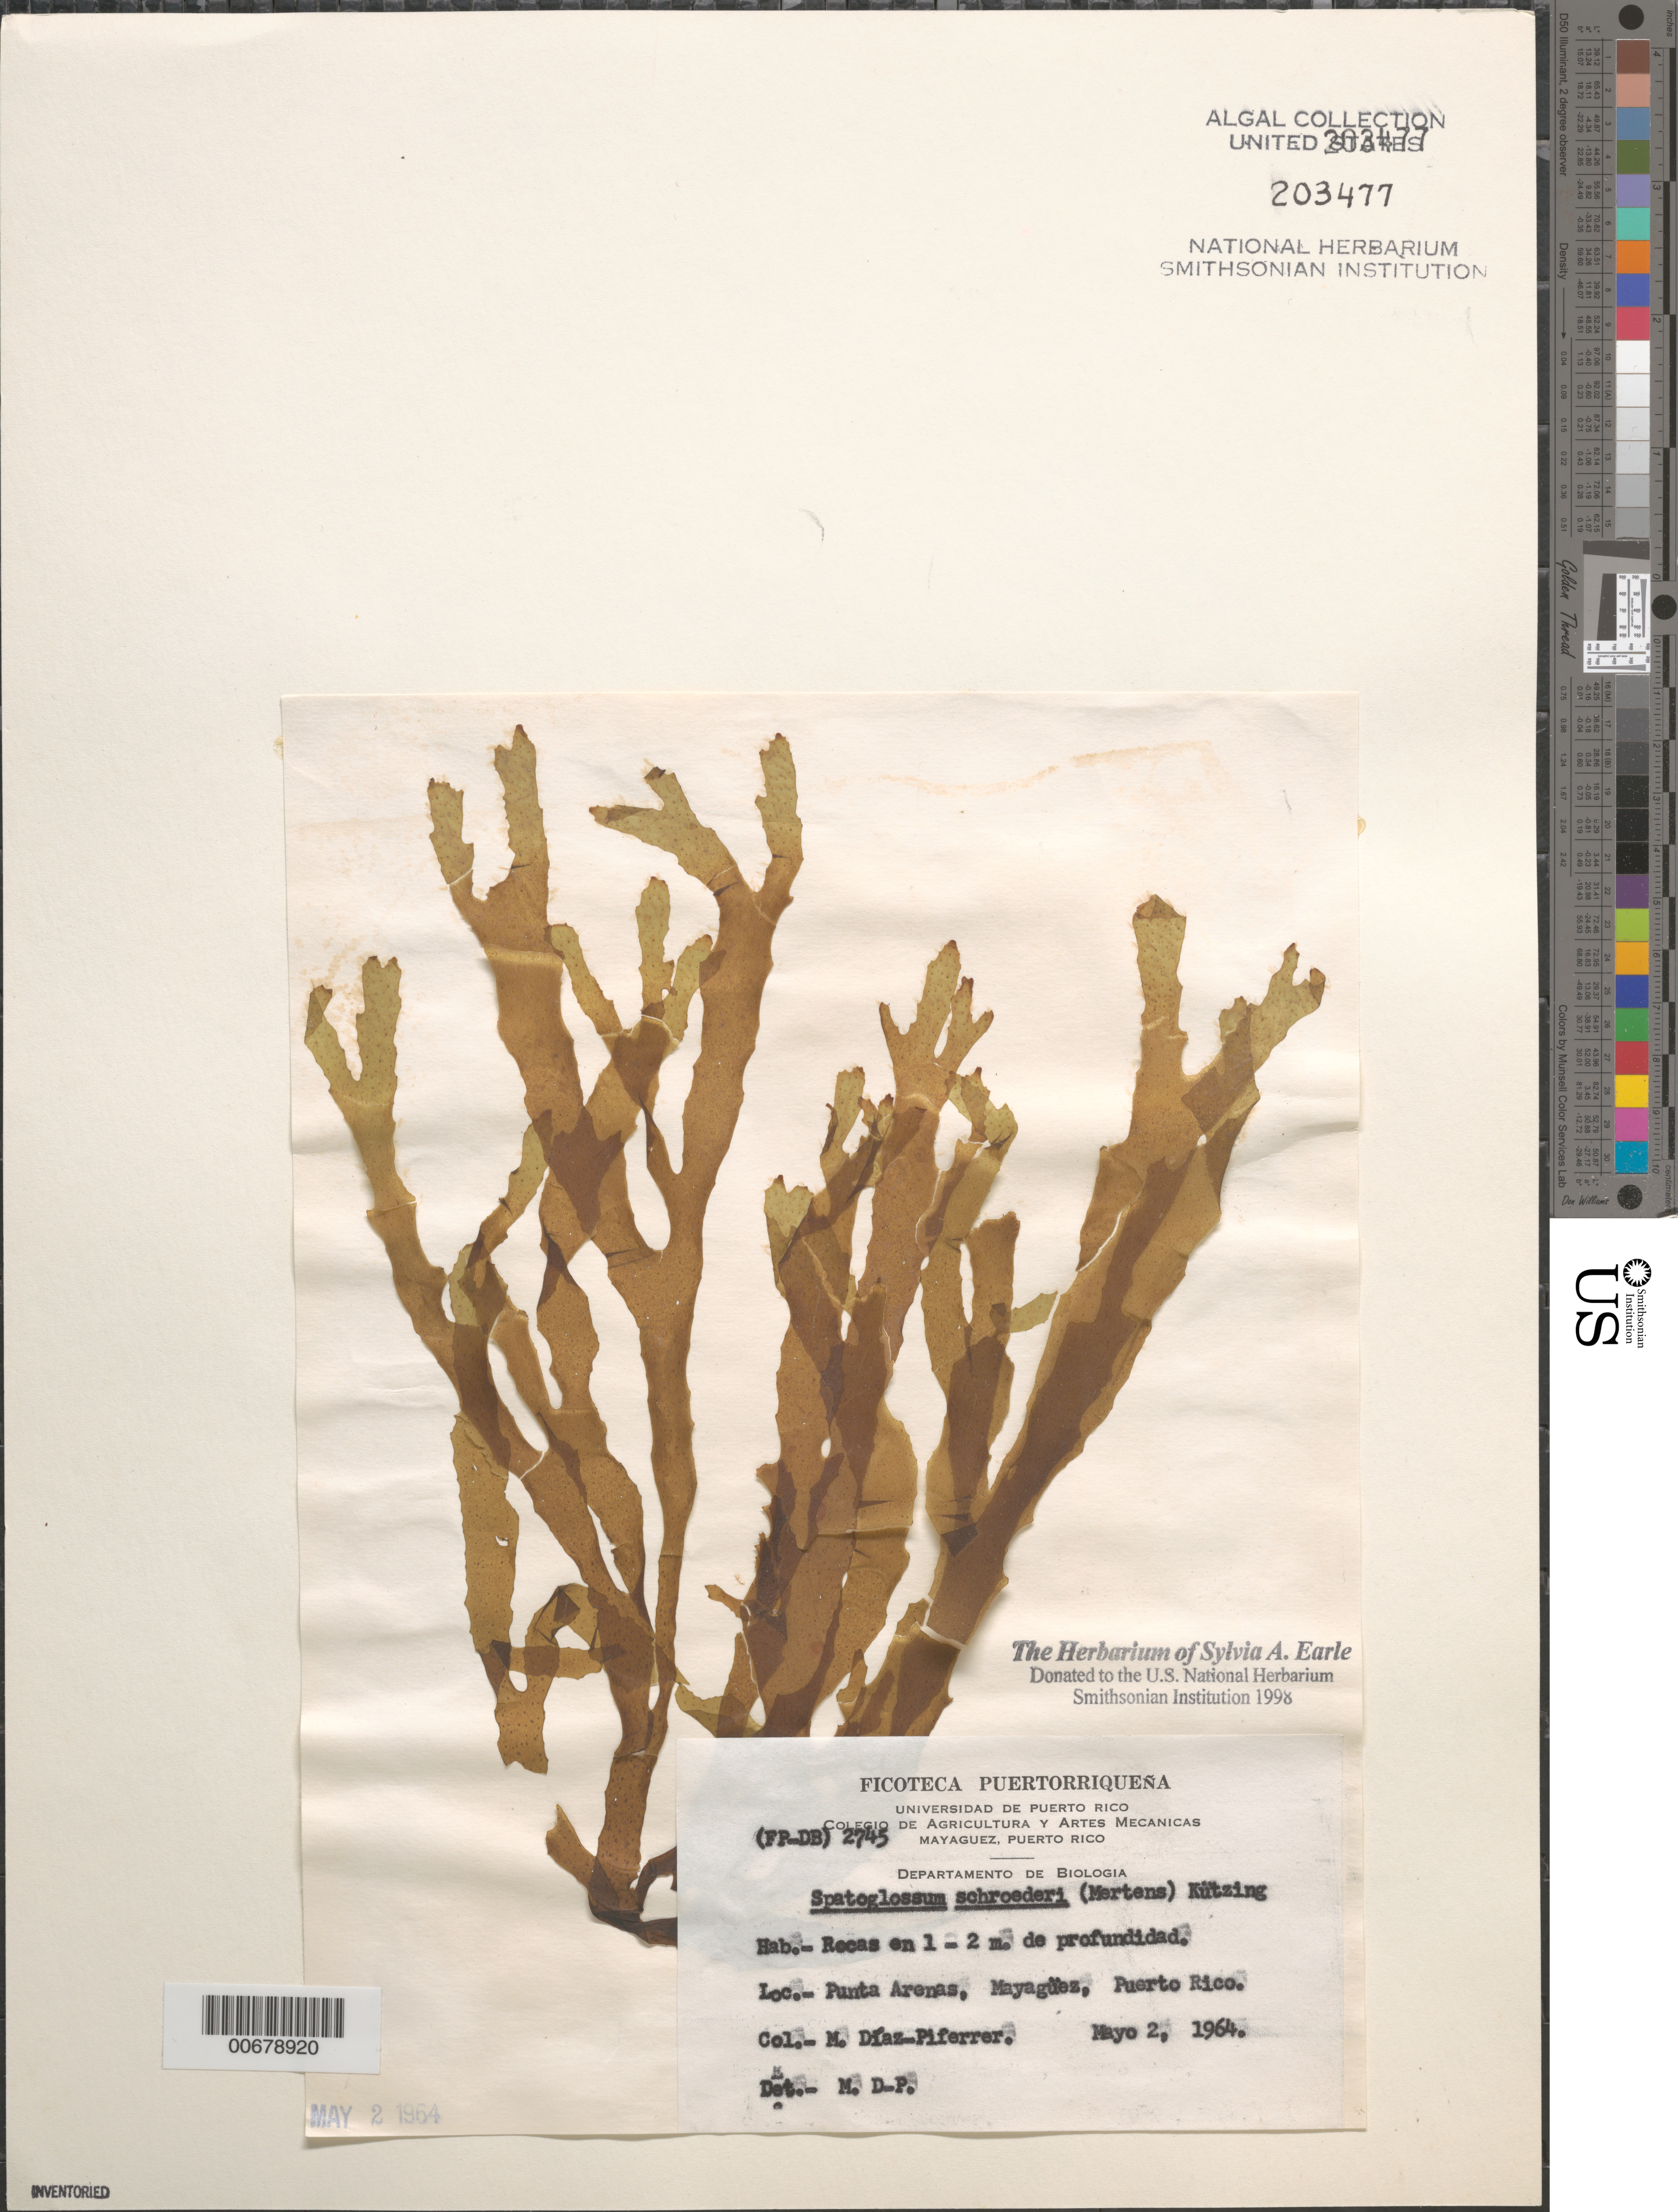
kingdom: Chromista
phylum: Ochrophyta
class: Phaeophyceae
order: Dictyotales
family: Dictyotaceae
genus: Spatoglossum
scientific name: Spatoglossum schroederi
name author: (C. Agardh) Kütz.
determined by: Diaz-Piferrer, M.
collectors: M. Diaz-Piferrer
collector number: (FP-DB) 2745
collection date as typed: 02 May 1964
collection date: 1964-05-02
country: Puerto Rico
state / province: Mayaguez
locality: Punta Arenas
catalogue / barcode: US 203477